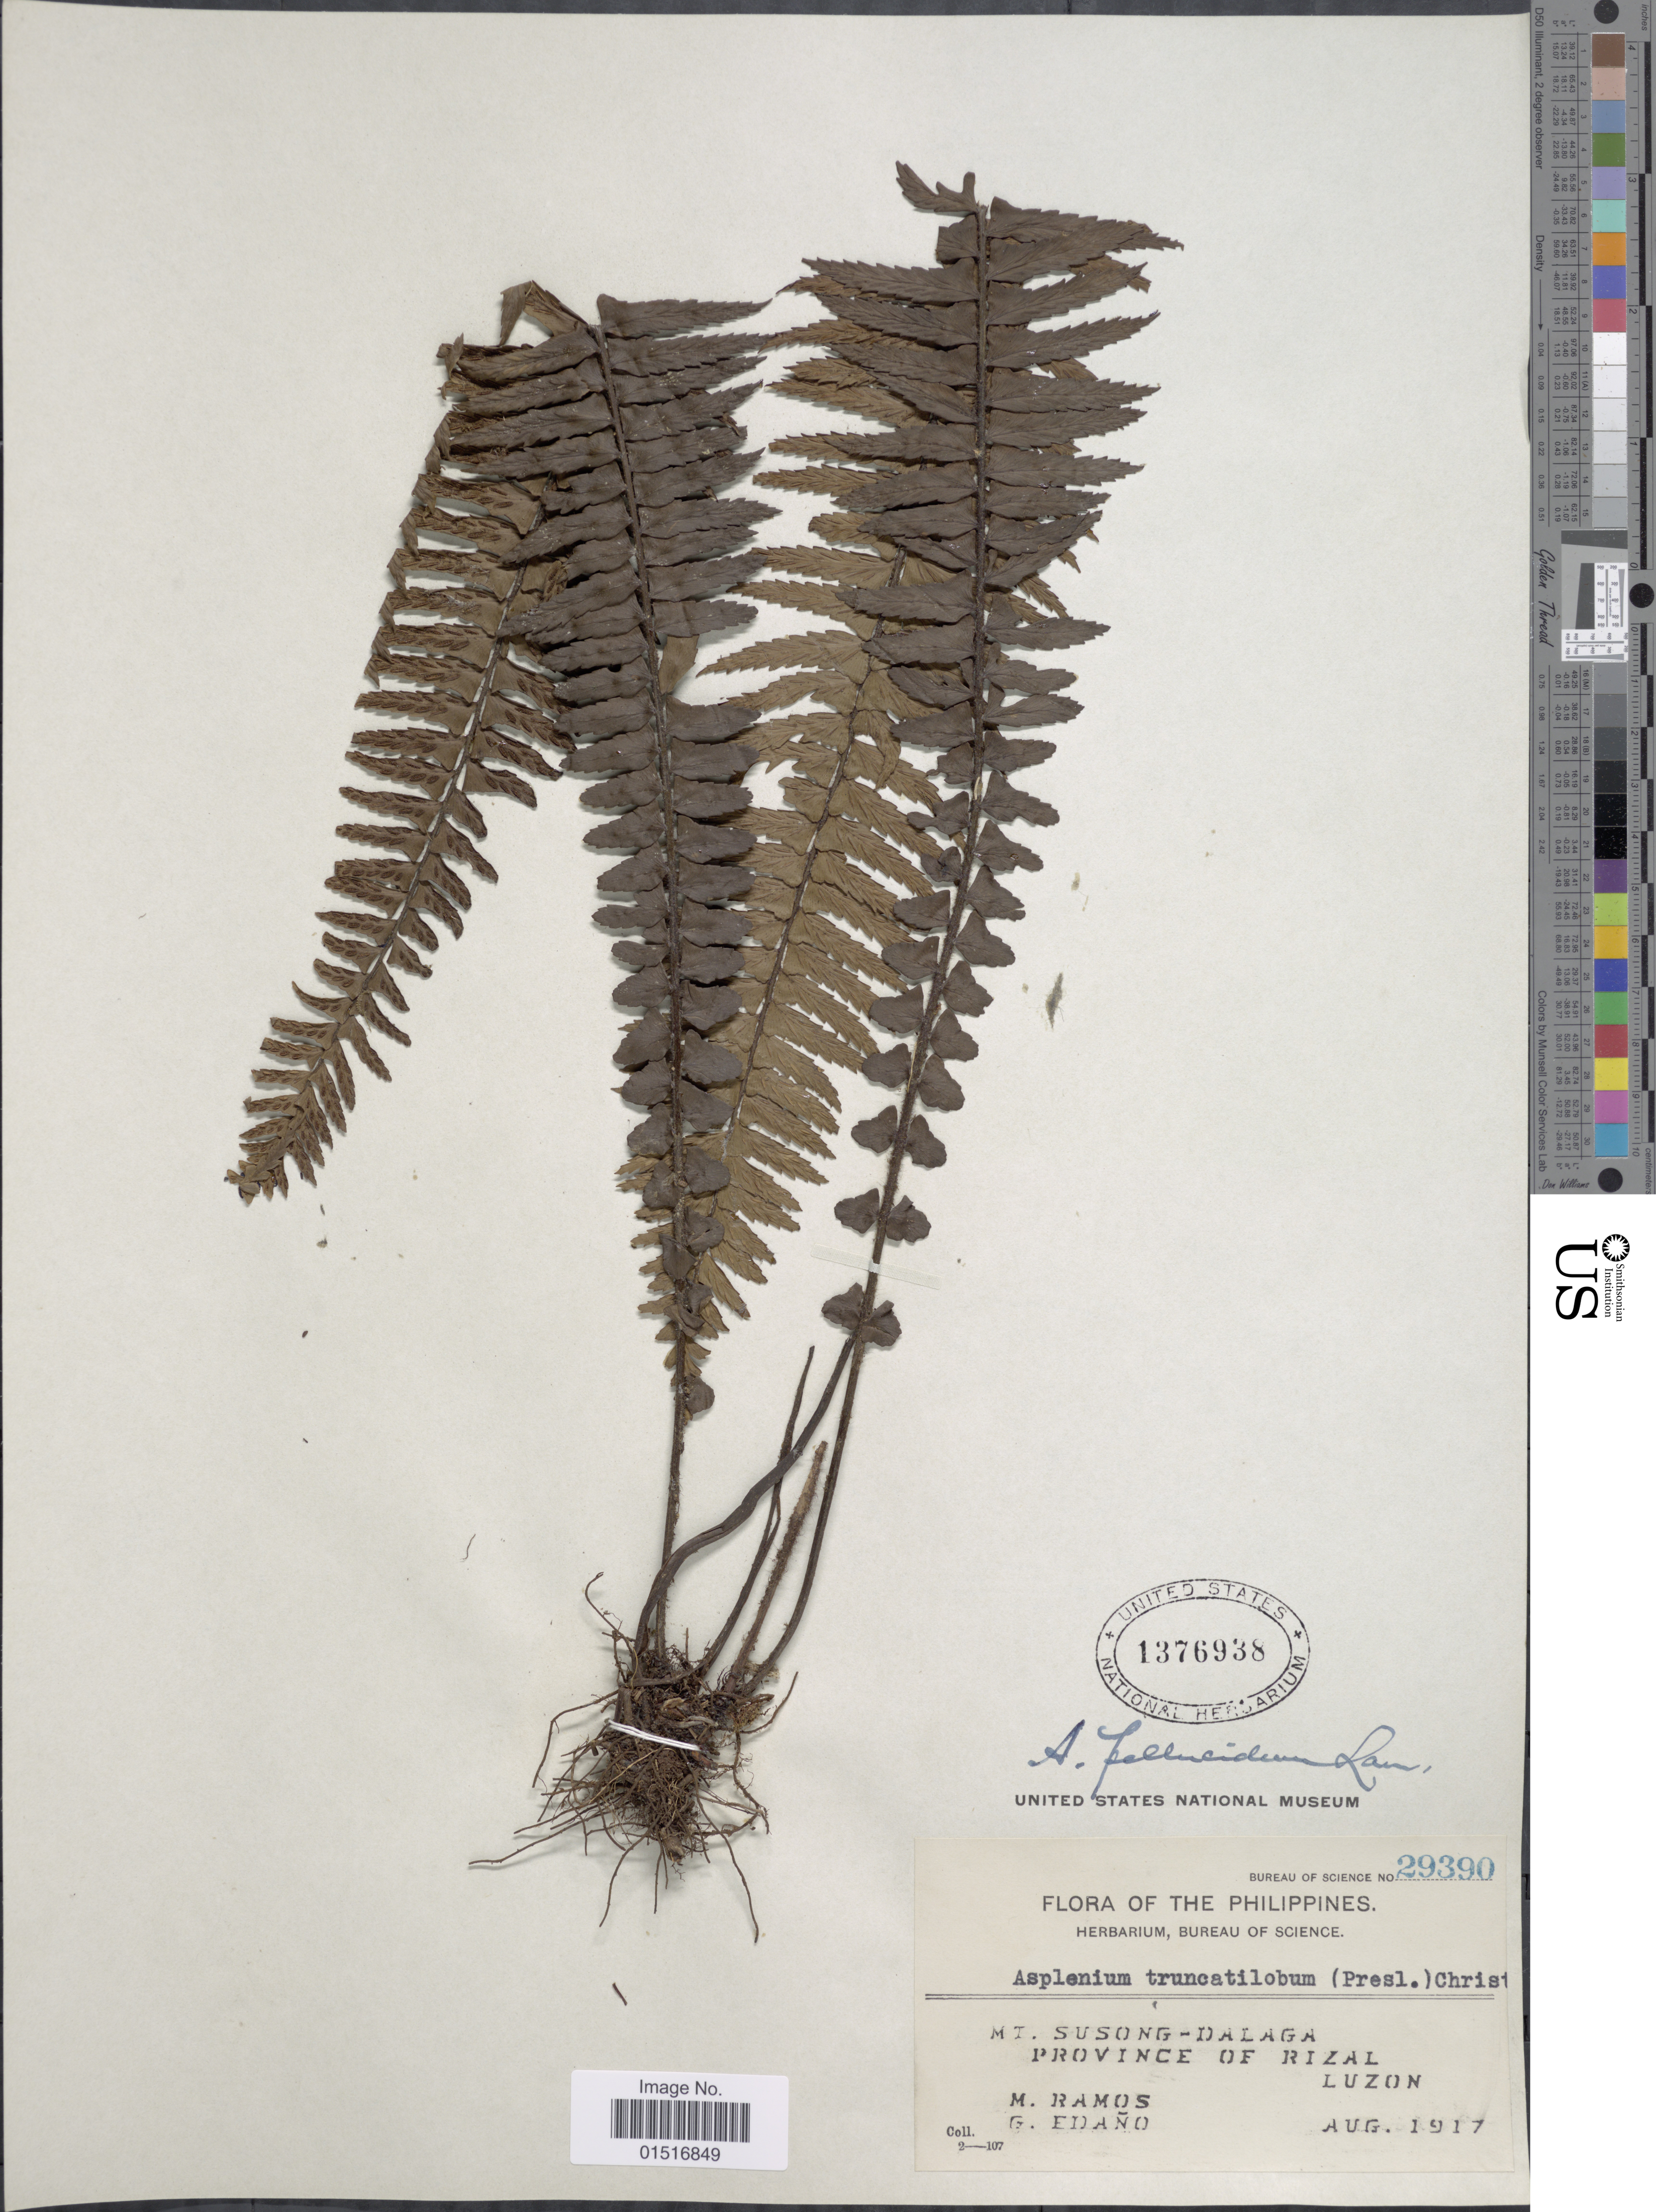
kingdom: Plantae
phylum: Tracheophyta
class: Polypodiopsida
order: Polypodiales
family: Aspleniaceae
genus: Asplenium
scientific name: Asplenium pellucidum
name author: Lam.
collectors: M. Ramos & G. Edaño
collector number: Bureau of Science 29390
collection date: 1917-08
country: Philippines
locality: Mt. Susong-Dalaga. Province of Rizal. Luzon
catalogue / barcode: US 1376938